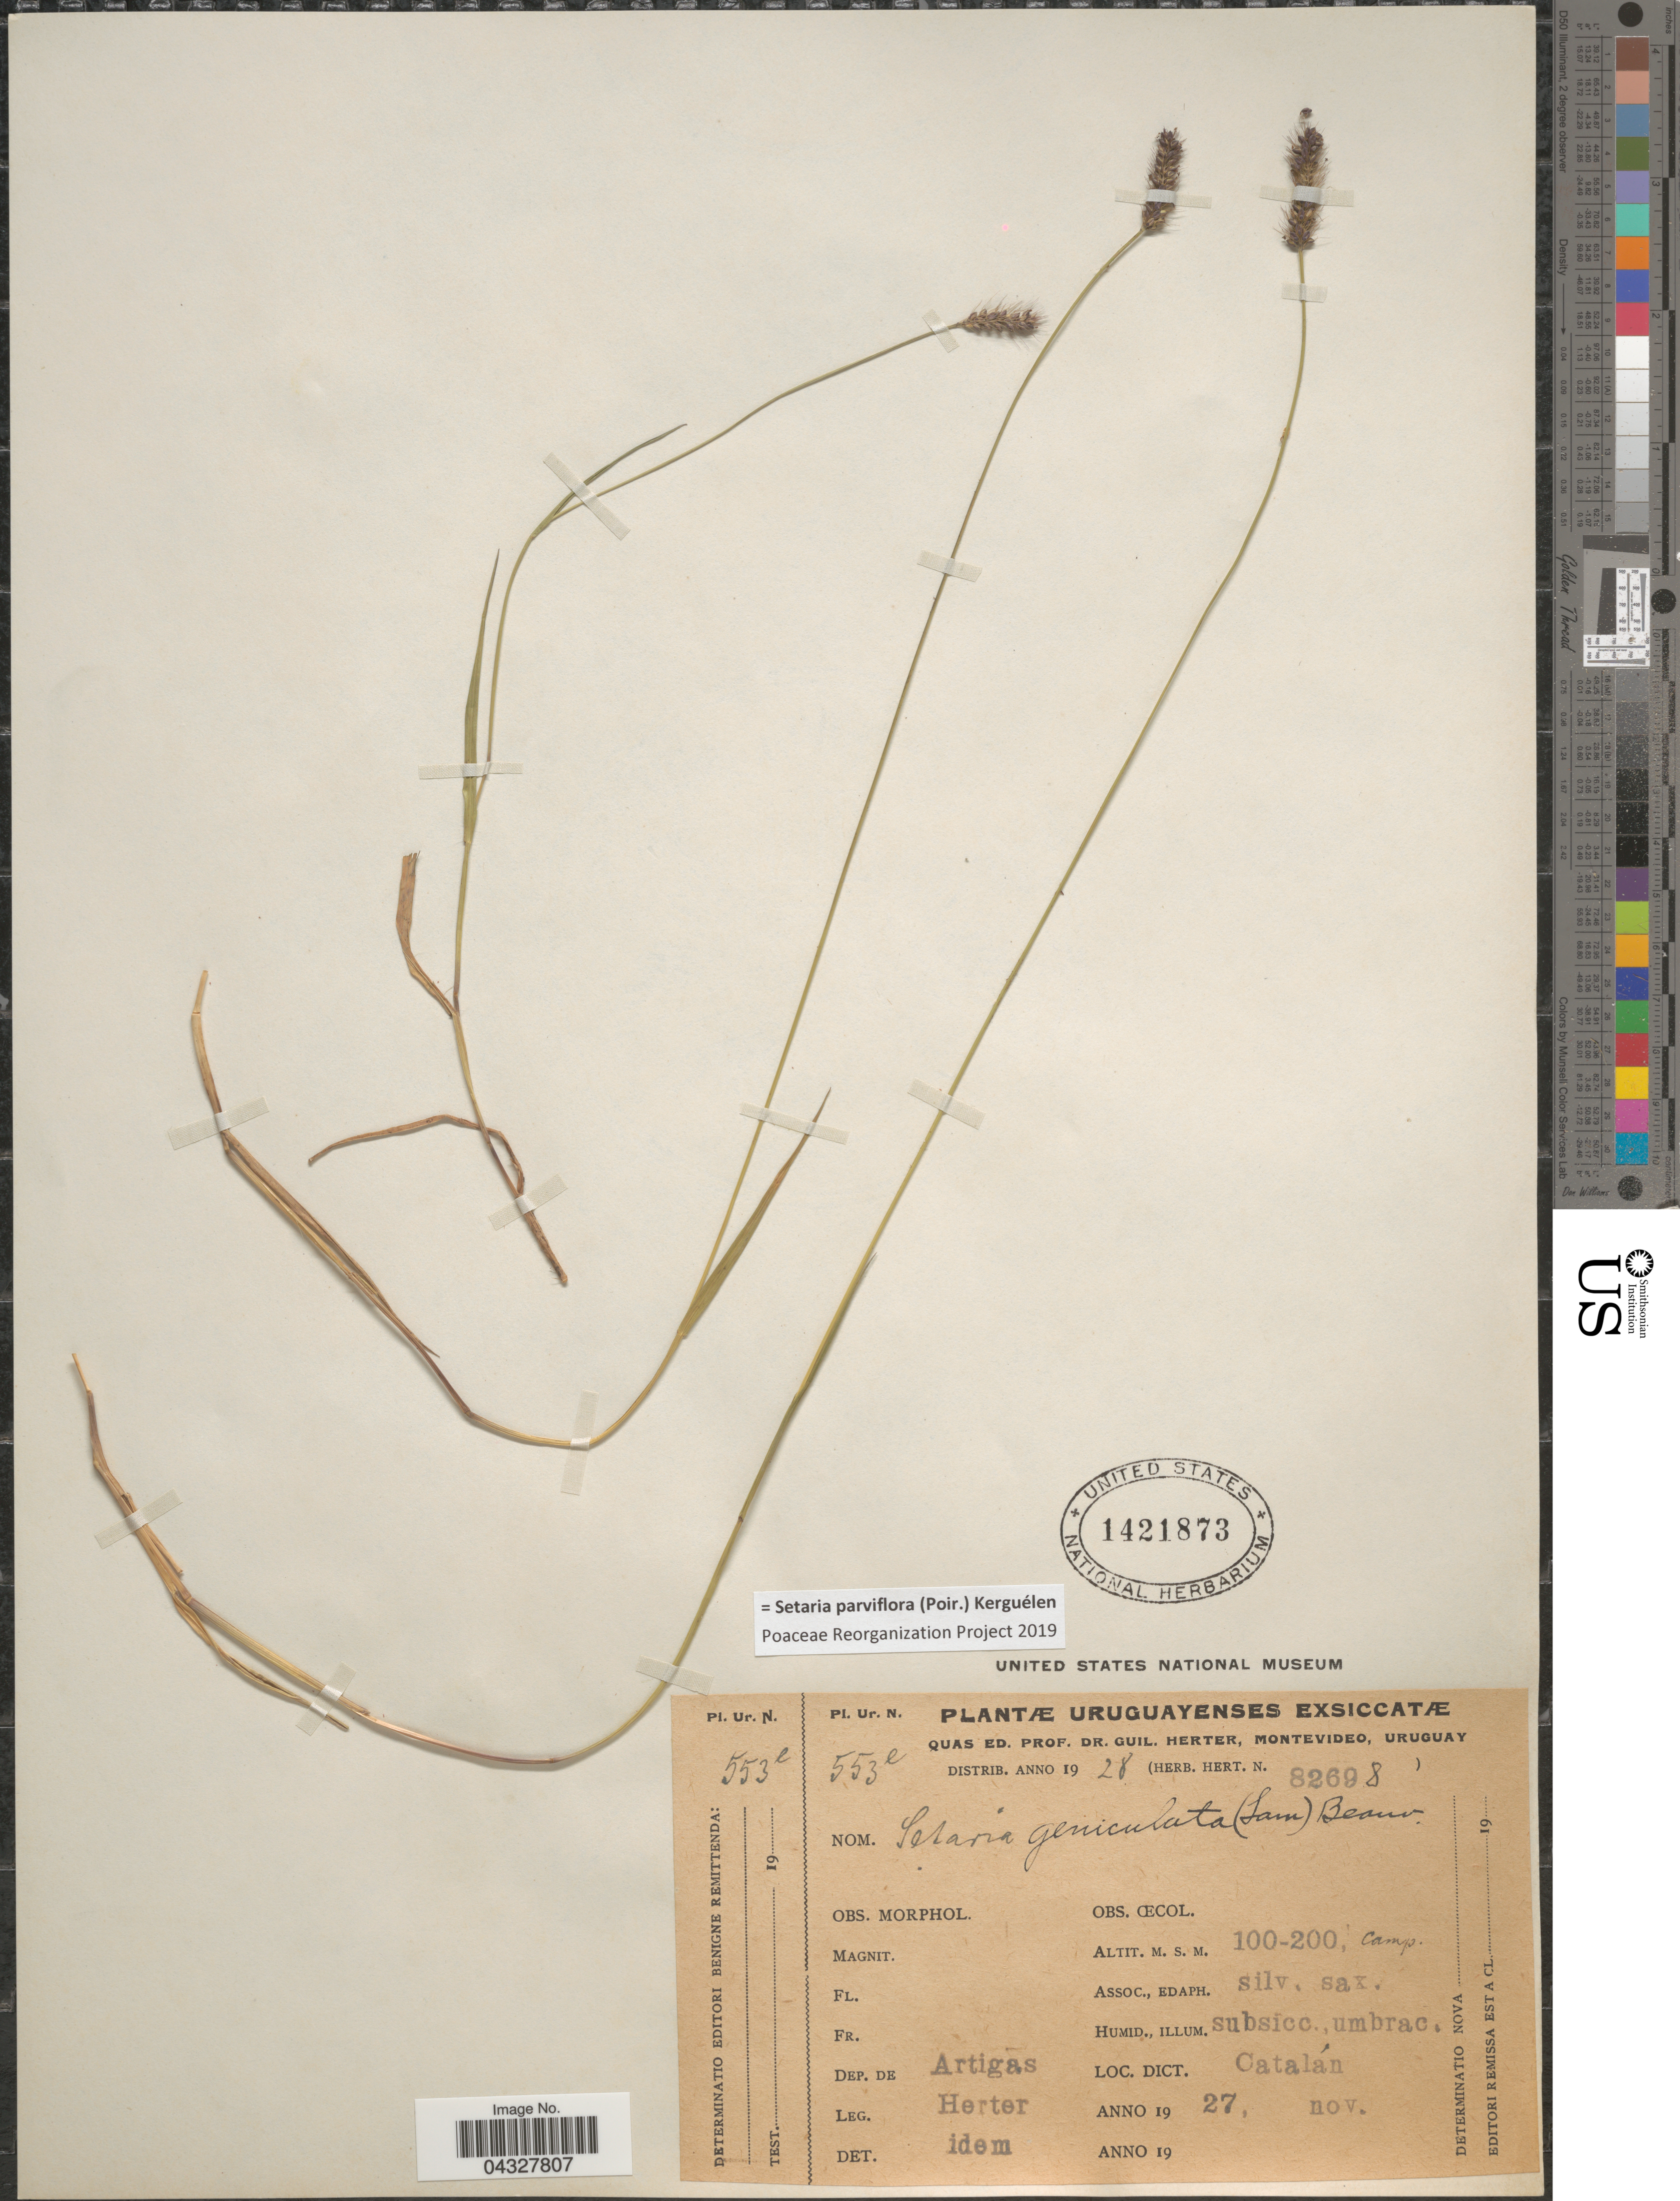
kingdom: Plantae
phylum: Tracheophyta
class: Liliopsida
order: Poales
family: Poaceae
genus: Setaria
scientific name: Setaria parviflora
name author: (Poir.) Kerguélen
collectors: G. Herter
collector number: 553e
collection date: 1927-11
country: Uruguay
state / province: Artigas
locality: Dep. De Artigas. Dict. Catalán.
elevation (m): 100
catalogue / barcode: US 1421873